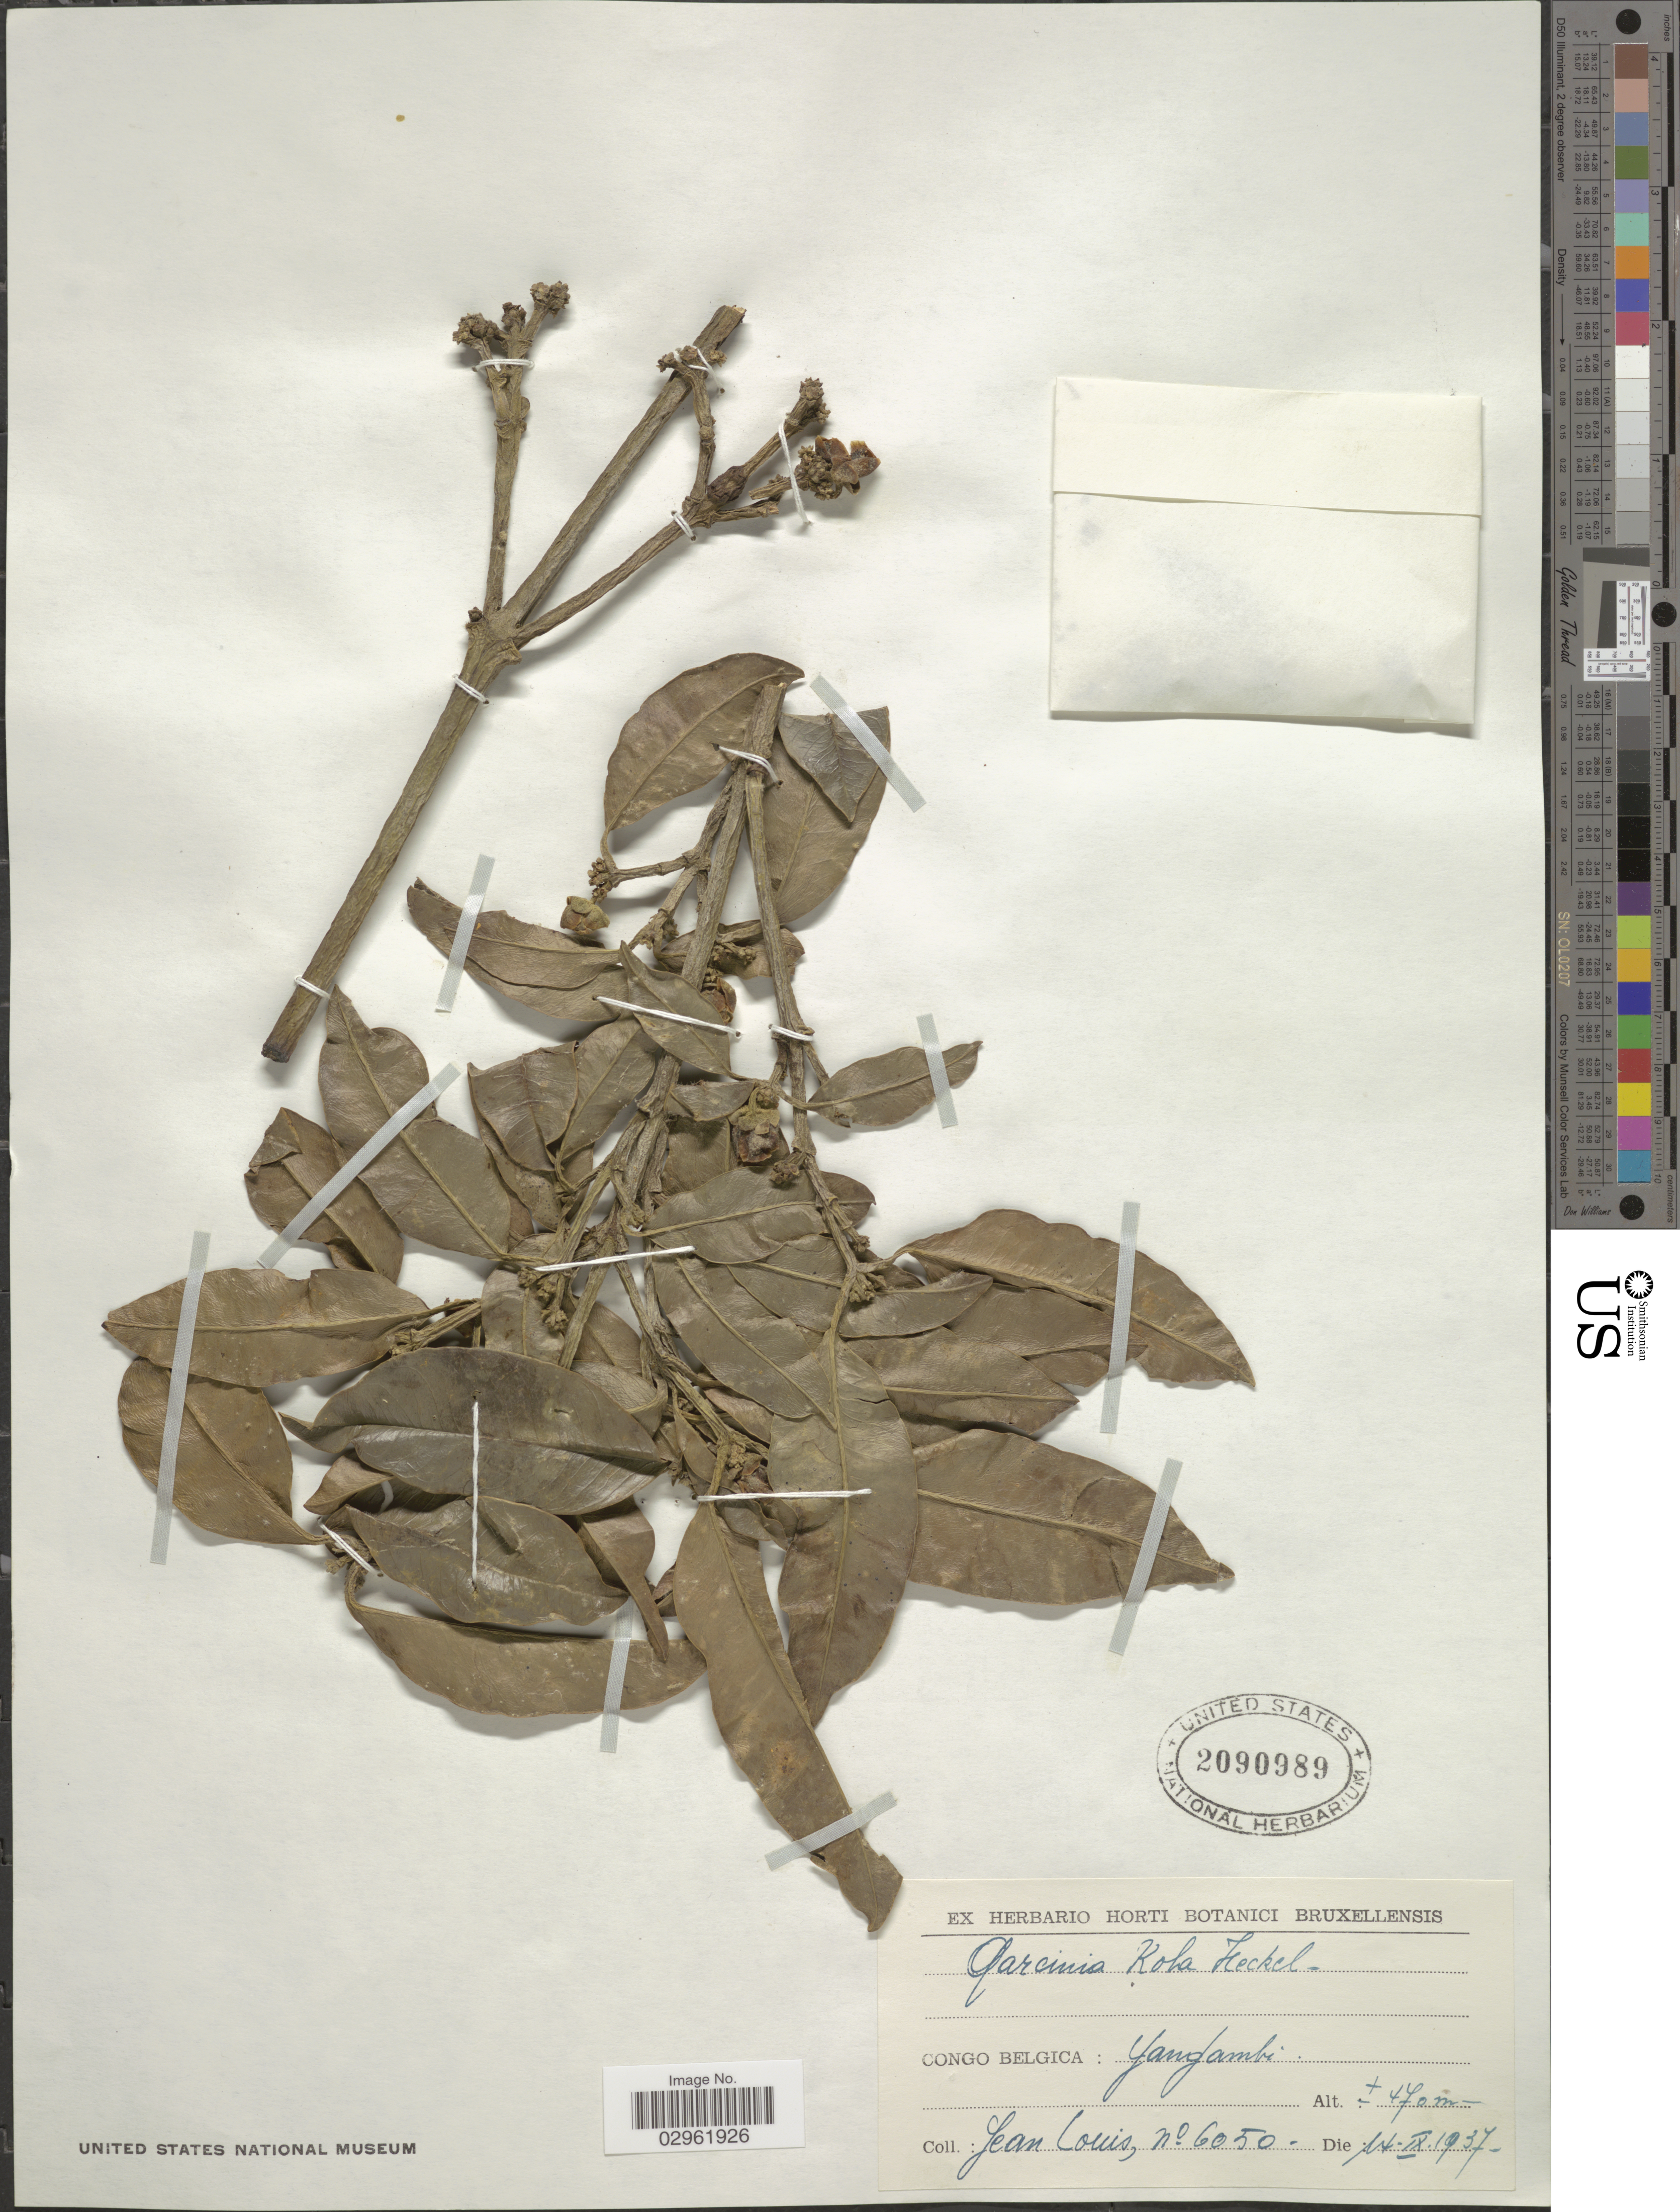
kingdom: Plantae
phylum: Tracheophyta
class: Magnoliopsida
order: Malpighiales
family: Clusiaceae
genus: Garcinia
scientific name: Garcinia kola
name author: Heckel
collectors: J. Louis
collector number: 6050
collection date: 1937-09-14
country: Congo, Democratic Republic of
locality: Congo Belgica: Yangambi.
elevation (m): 470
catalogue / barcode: US 2090989